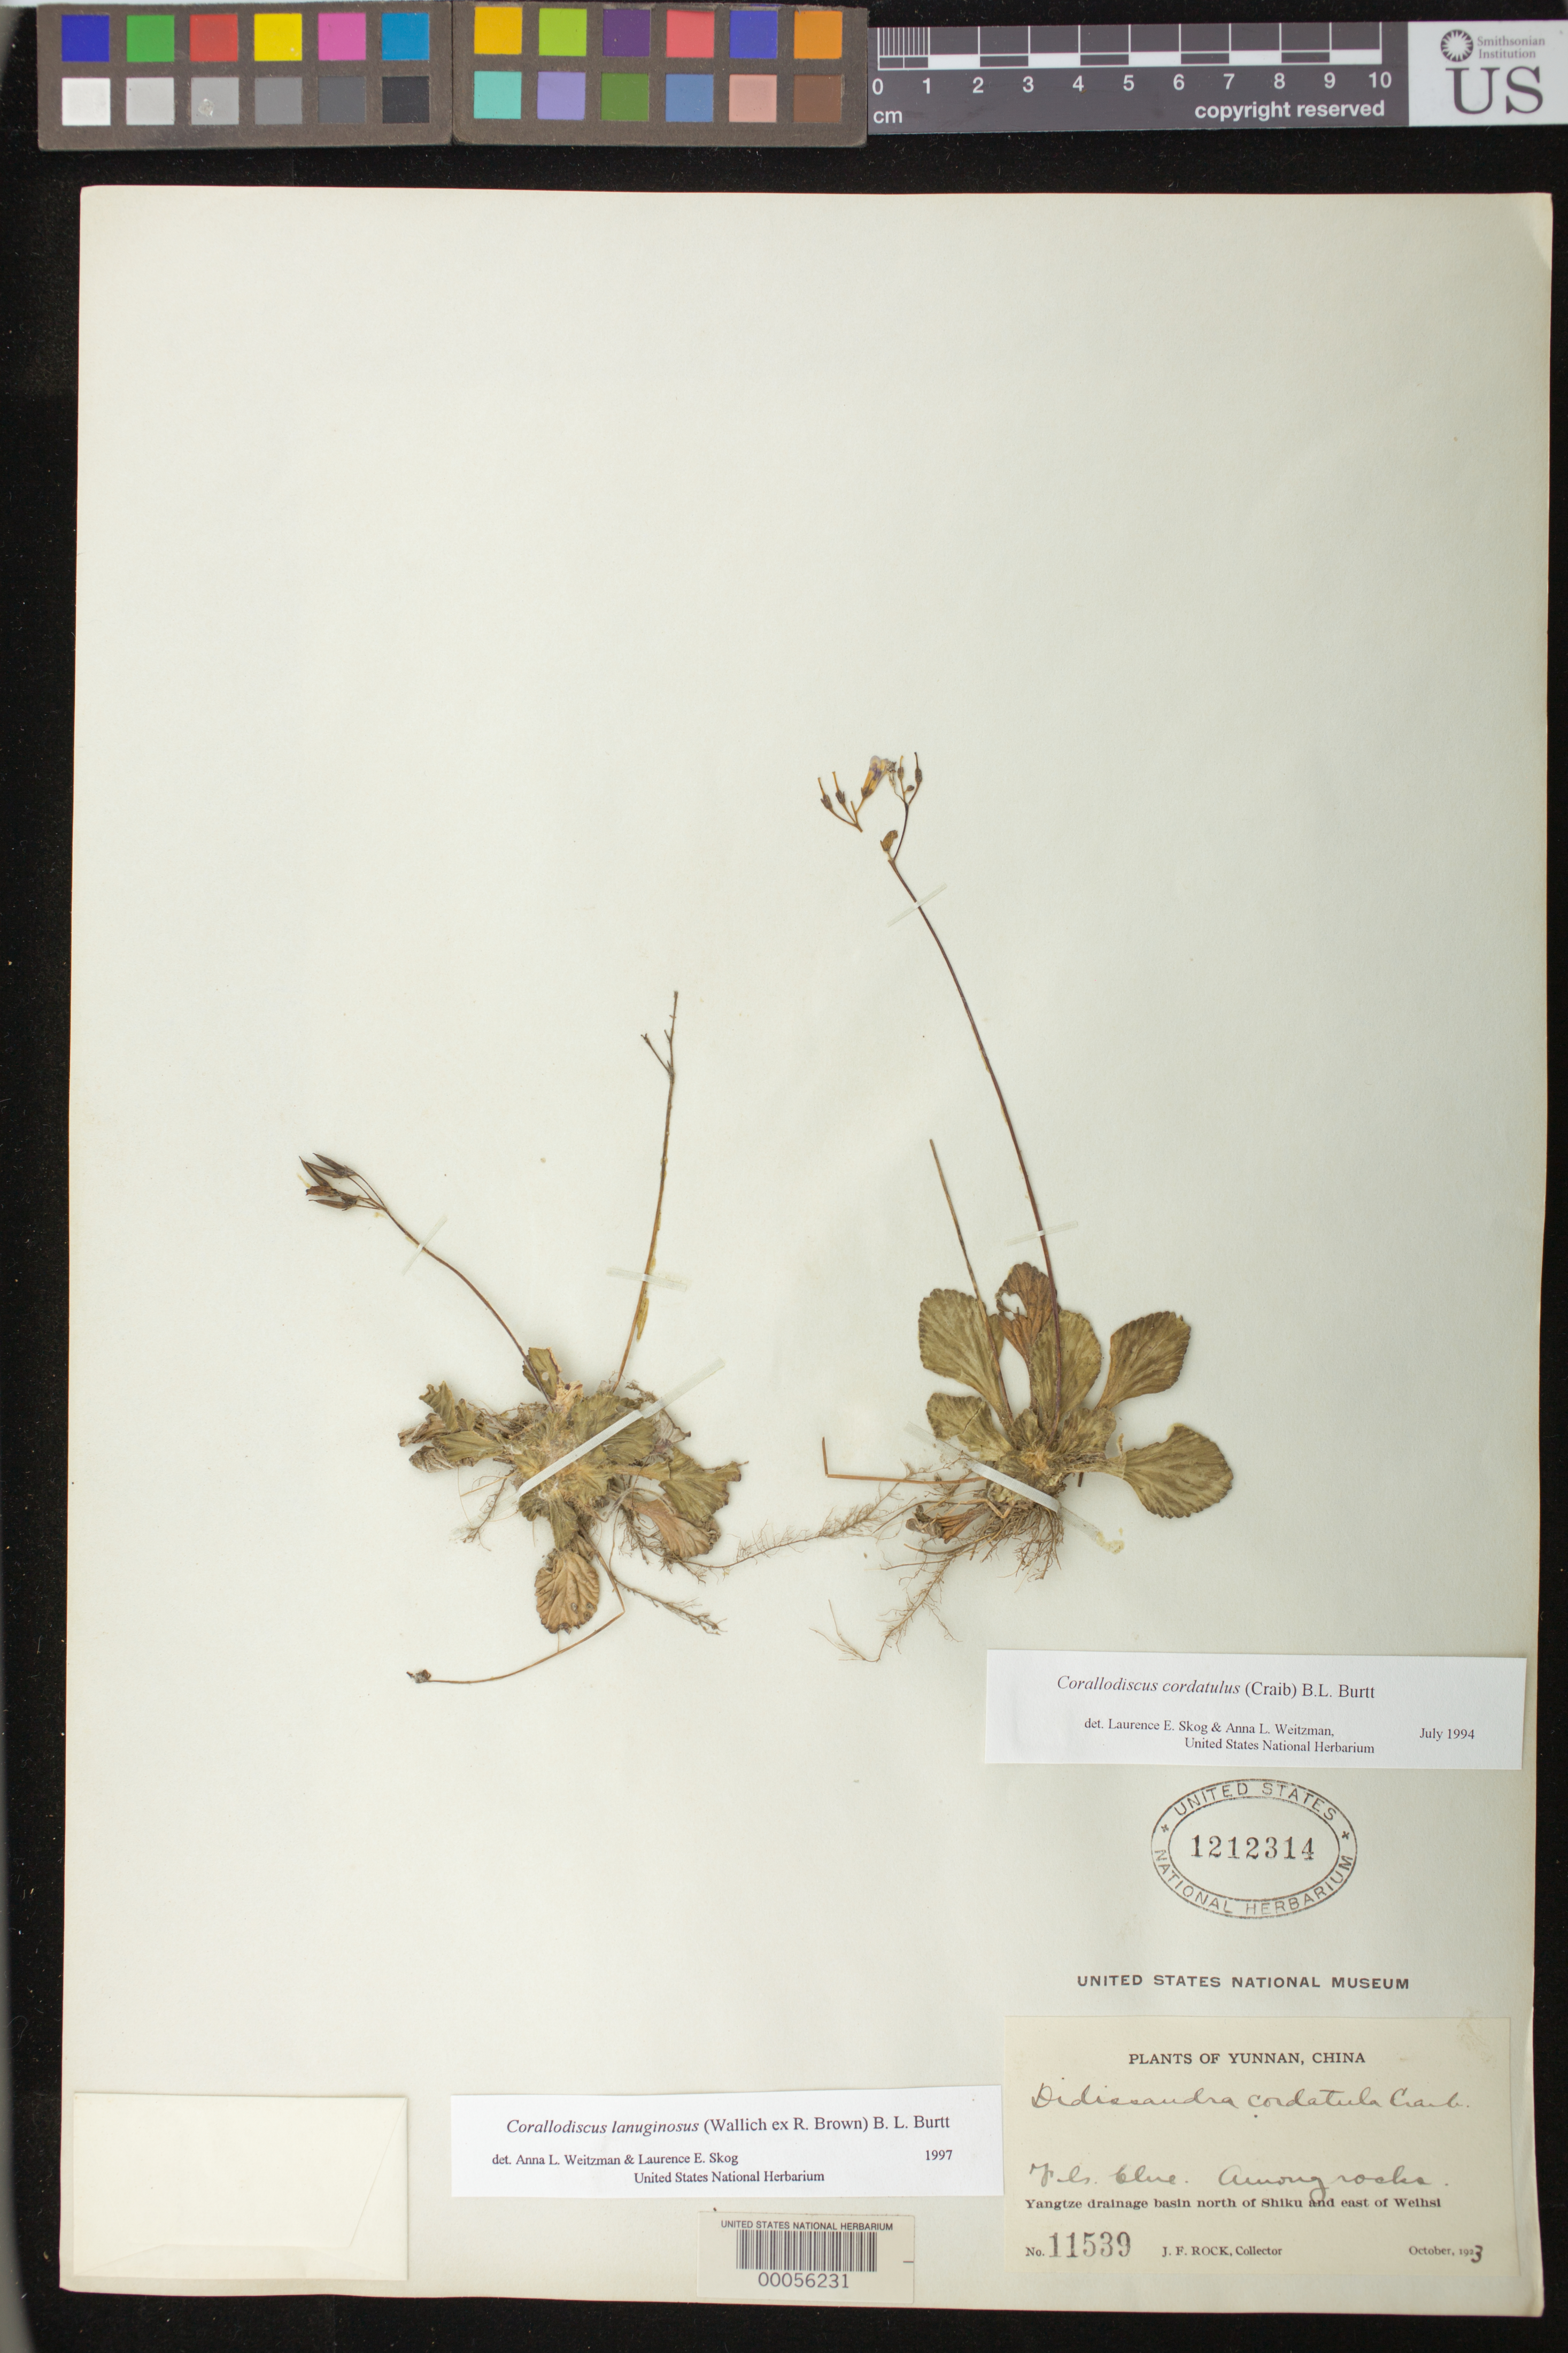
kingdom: Plantae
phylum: Tracheophyta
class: Magnoliopsida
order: Lamiales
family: Gesneriaceae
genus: Corallodiscus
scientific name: Corallodiscus cordatulus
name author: (Craib) B.L. Burtt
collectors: J. F. Rock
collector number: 11539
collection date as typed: Oct 1923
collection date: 1923-10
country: China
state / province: Yunnan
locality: Yangtze drainage basin n of shiku and e of weihsi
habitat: Among rocks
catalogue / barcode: US 1212314